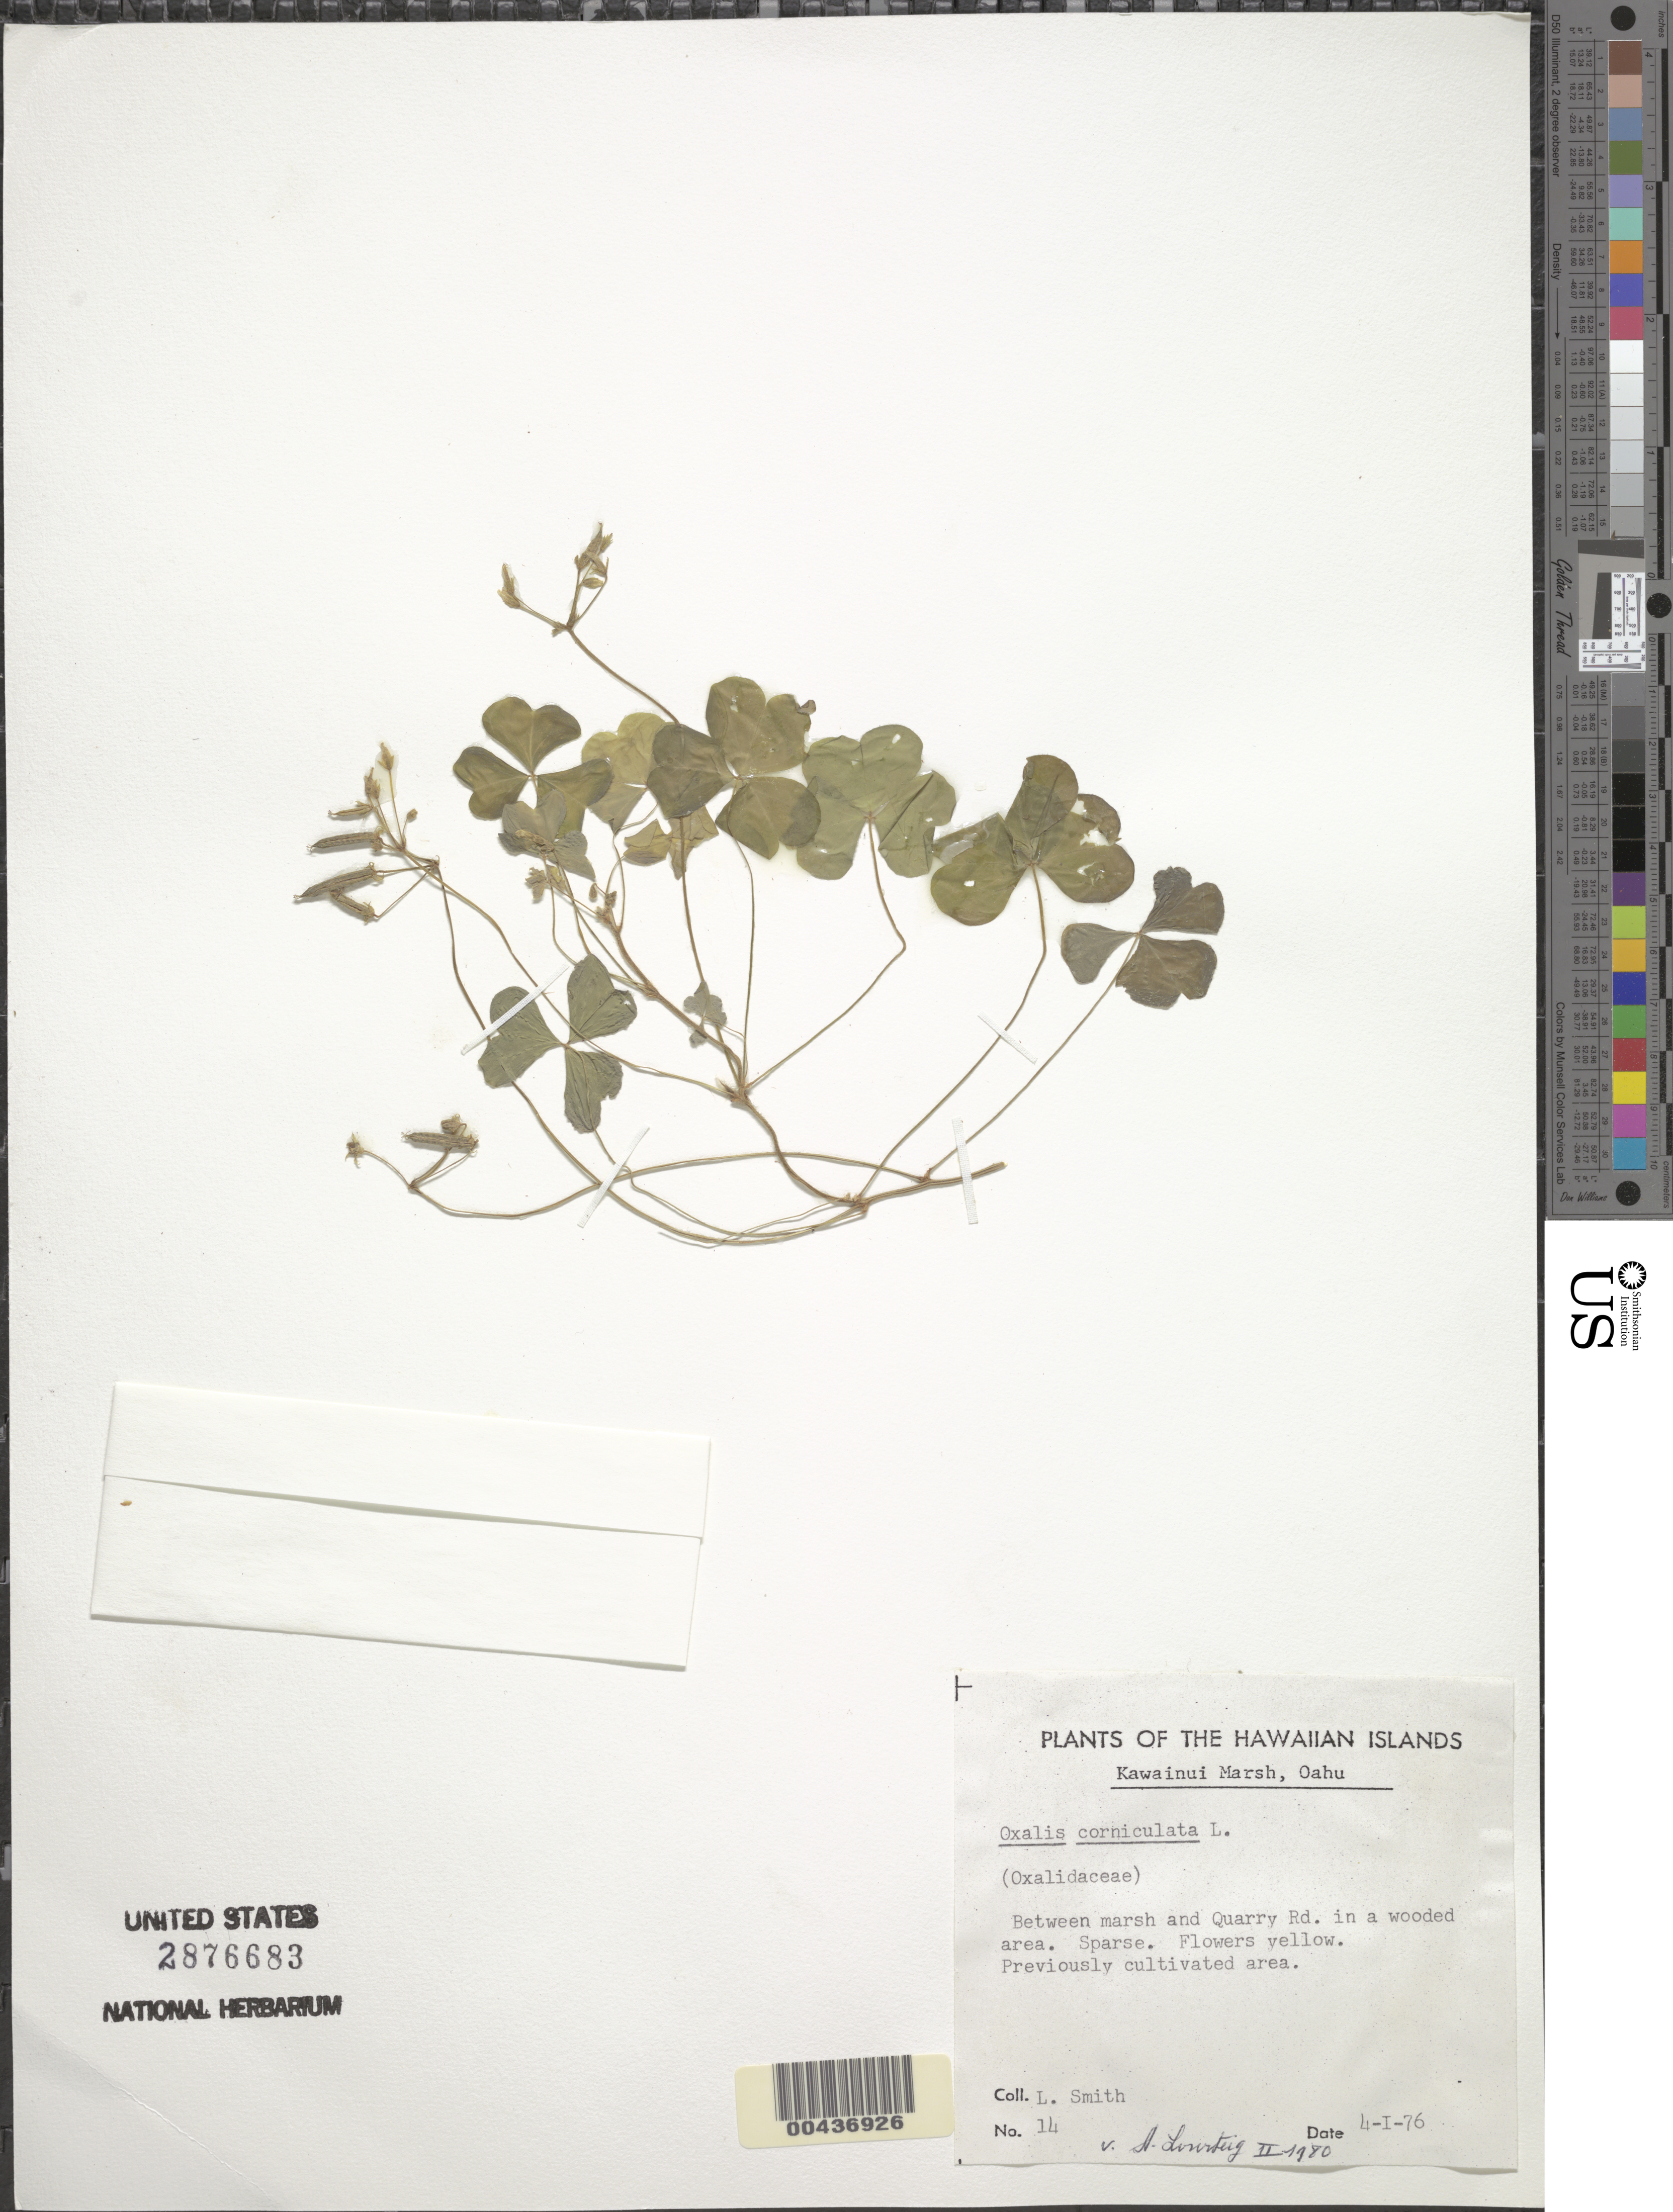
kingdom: Plantae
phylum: Tracheophyta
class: Magnoliopsida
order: Oxalidales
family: Oxalidaceae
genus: Oxalis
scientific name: Oxalis corniculata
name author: L.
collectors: L. Smith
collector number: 14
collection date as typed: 4 Jan 1976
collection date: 1976-01-04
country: United States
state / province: Hawaii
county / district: Honolulu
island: Oahu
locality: Kawainui Marsh, between marsh and Quarry Road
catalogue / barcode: US 2876683